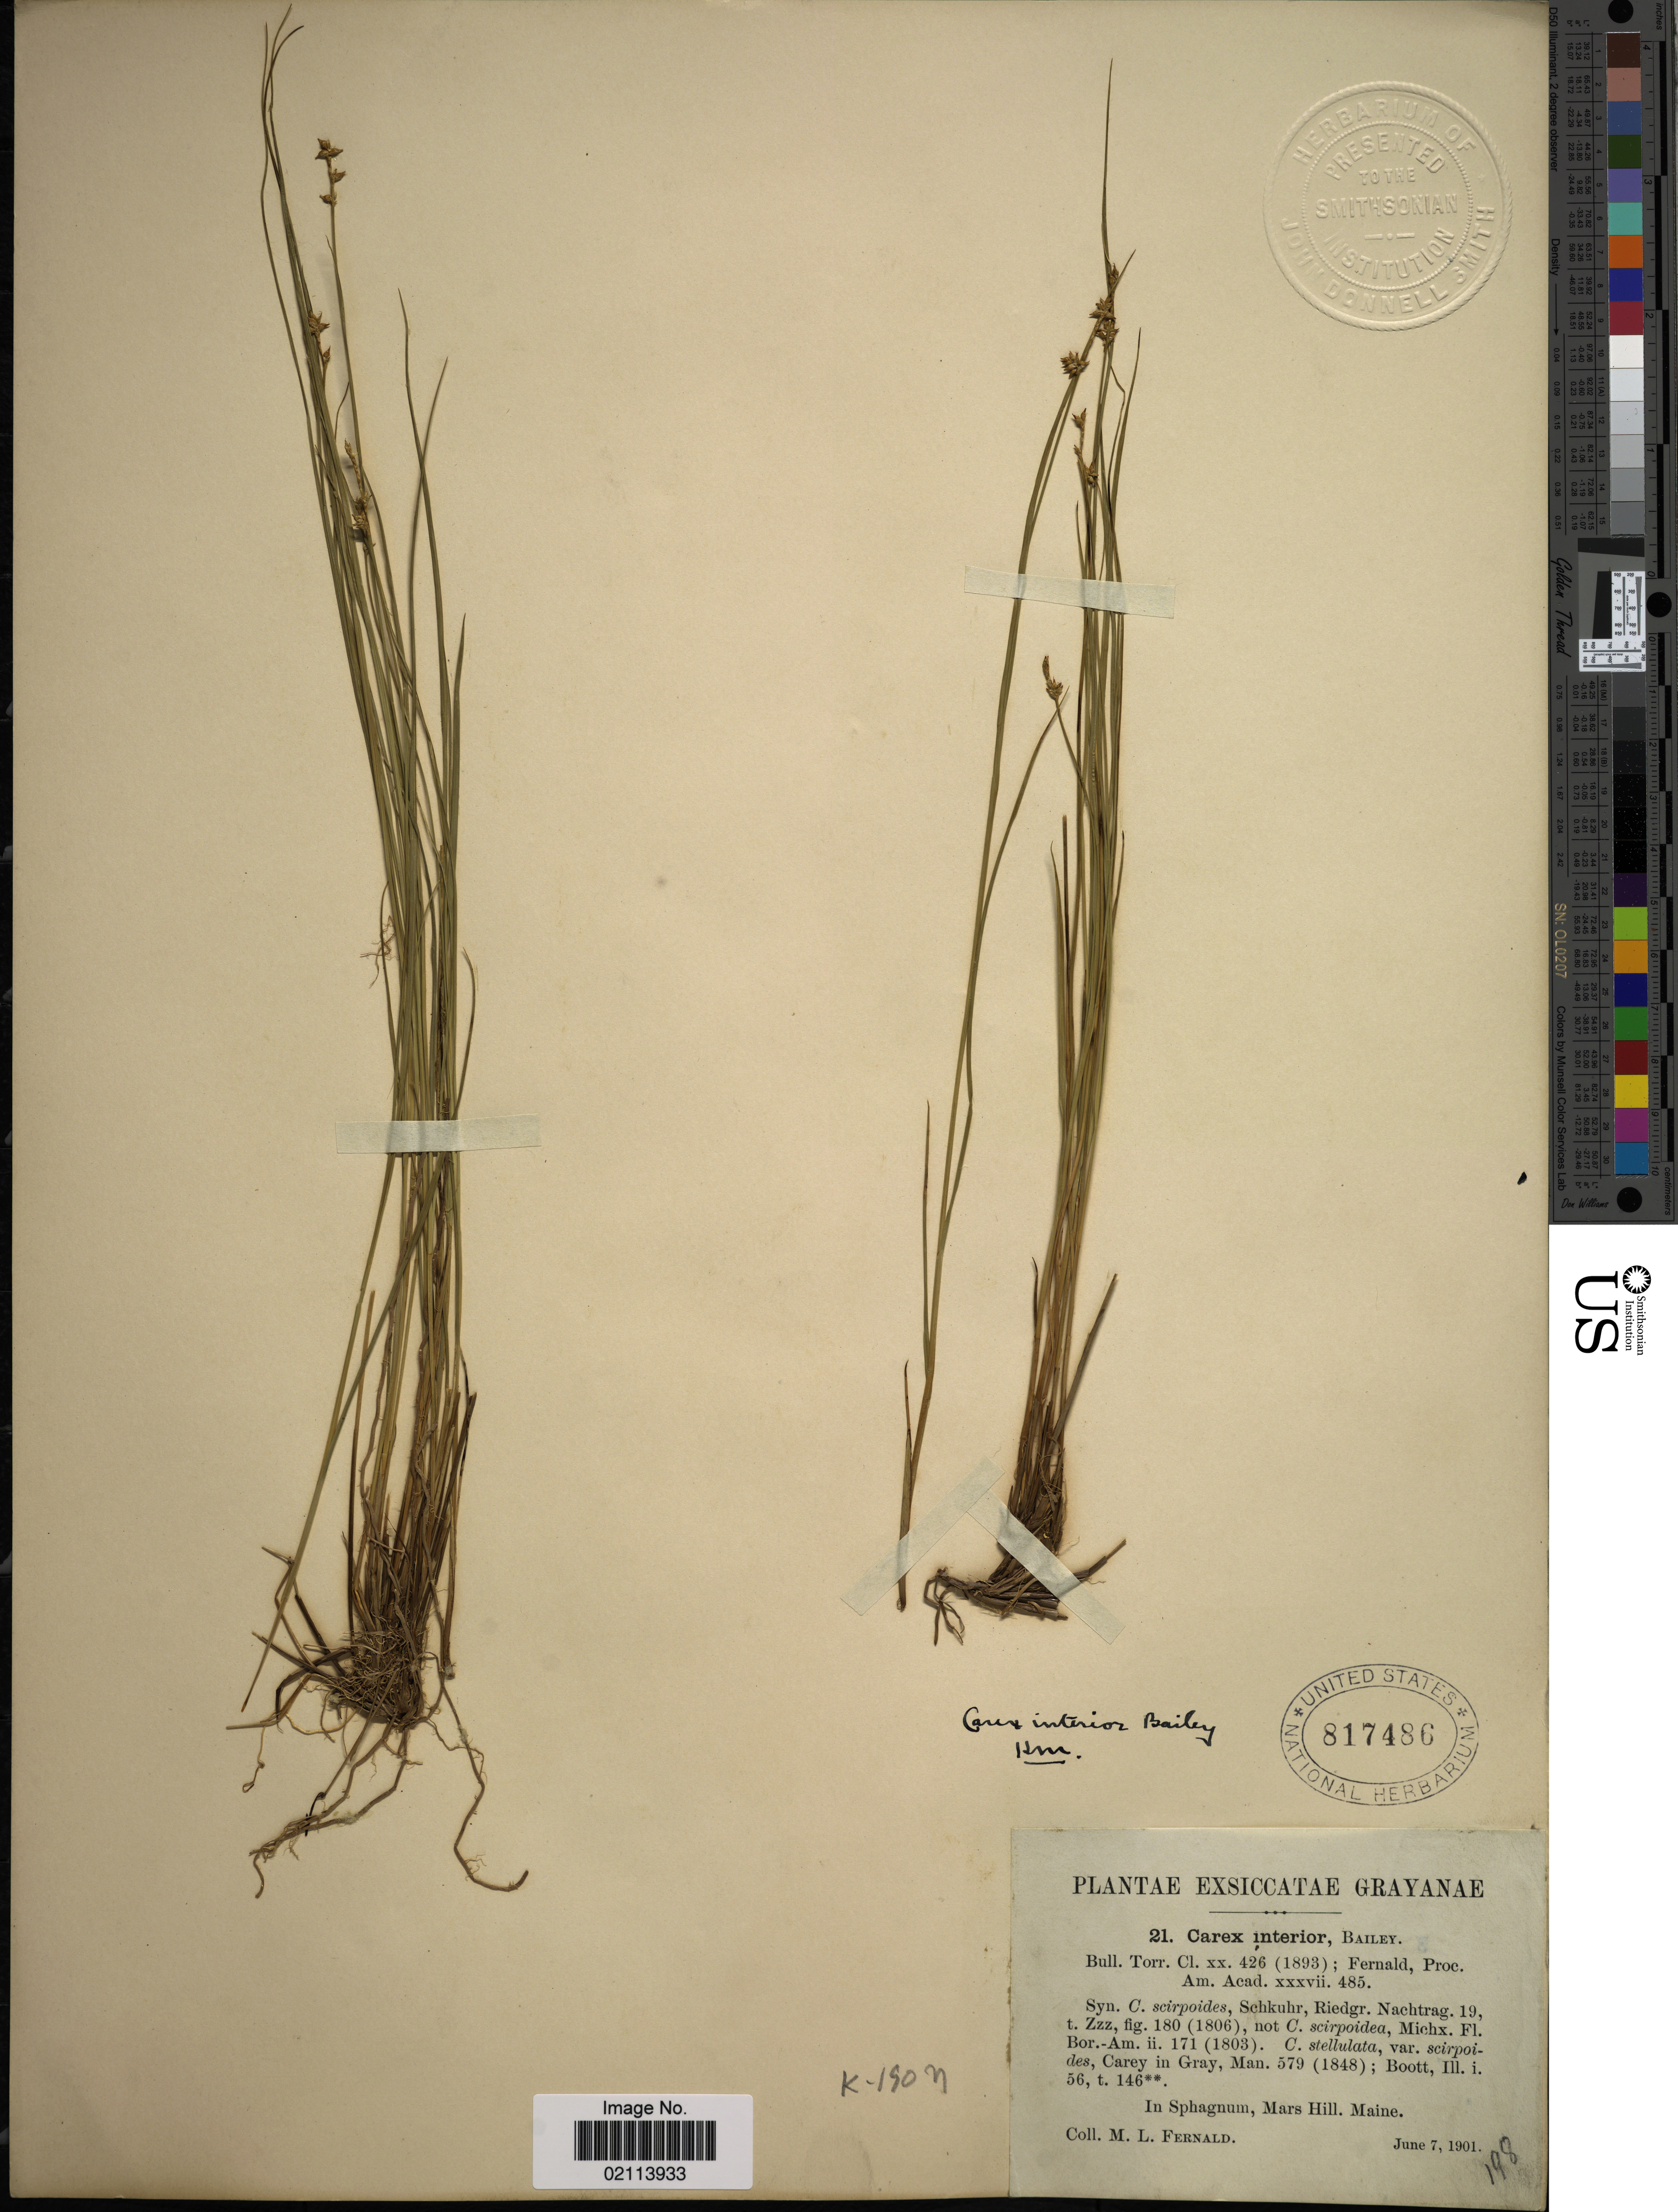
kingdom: Plantae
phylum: Tracheophyta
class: Liliopsida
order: Poales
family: Cyperaceae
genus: Carex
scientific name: Carex interior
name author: L.H. Bailey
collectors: M. L. Fernald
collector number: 21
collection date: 1901-06-07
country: United States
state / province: Maine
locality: Grayanae, In Sphagnun, Mars Hill.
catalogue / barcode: US 817486